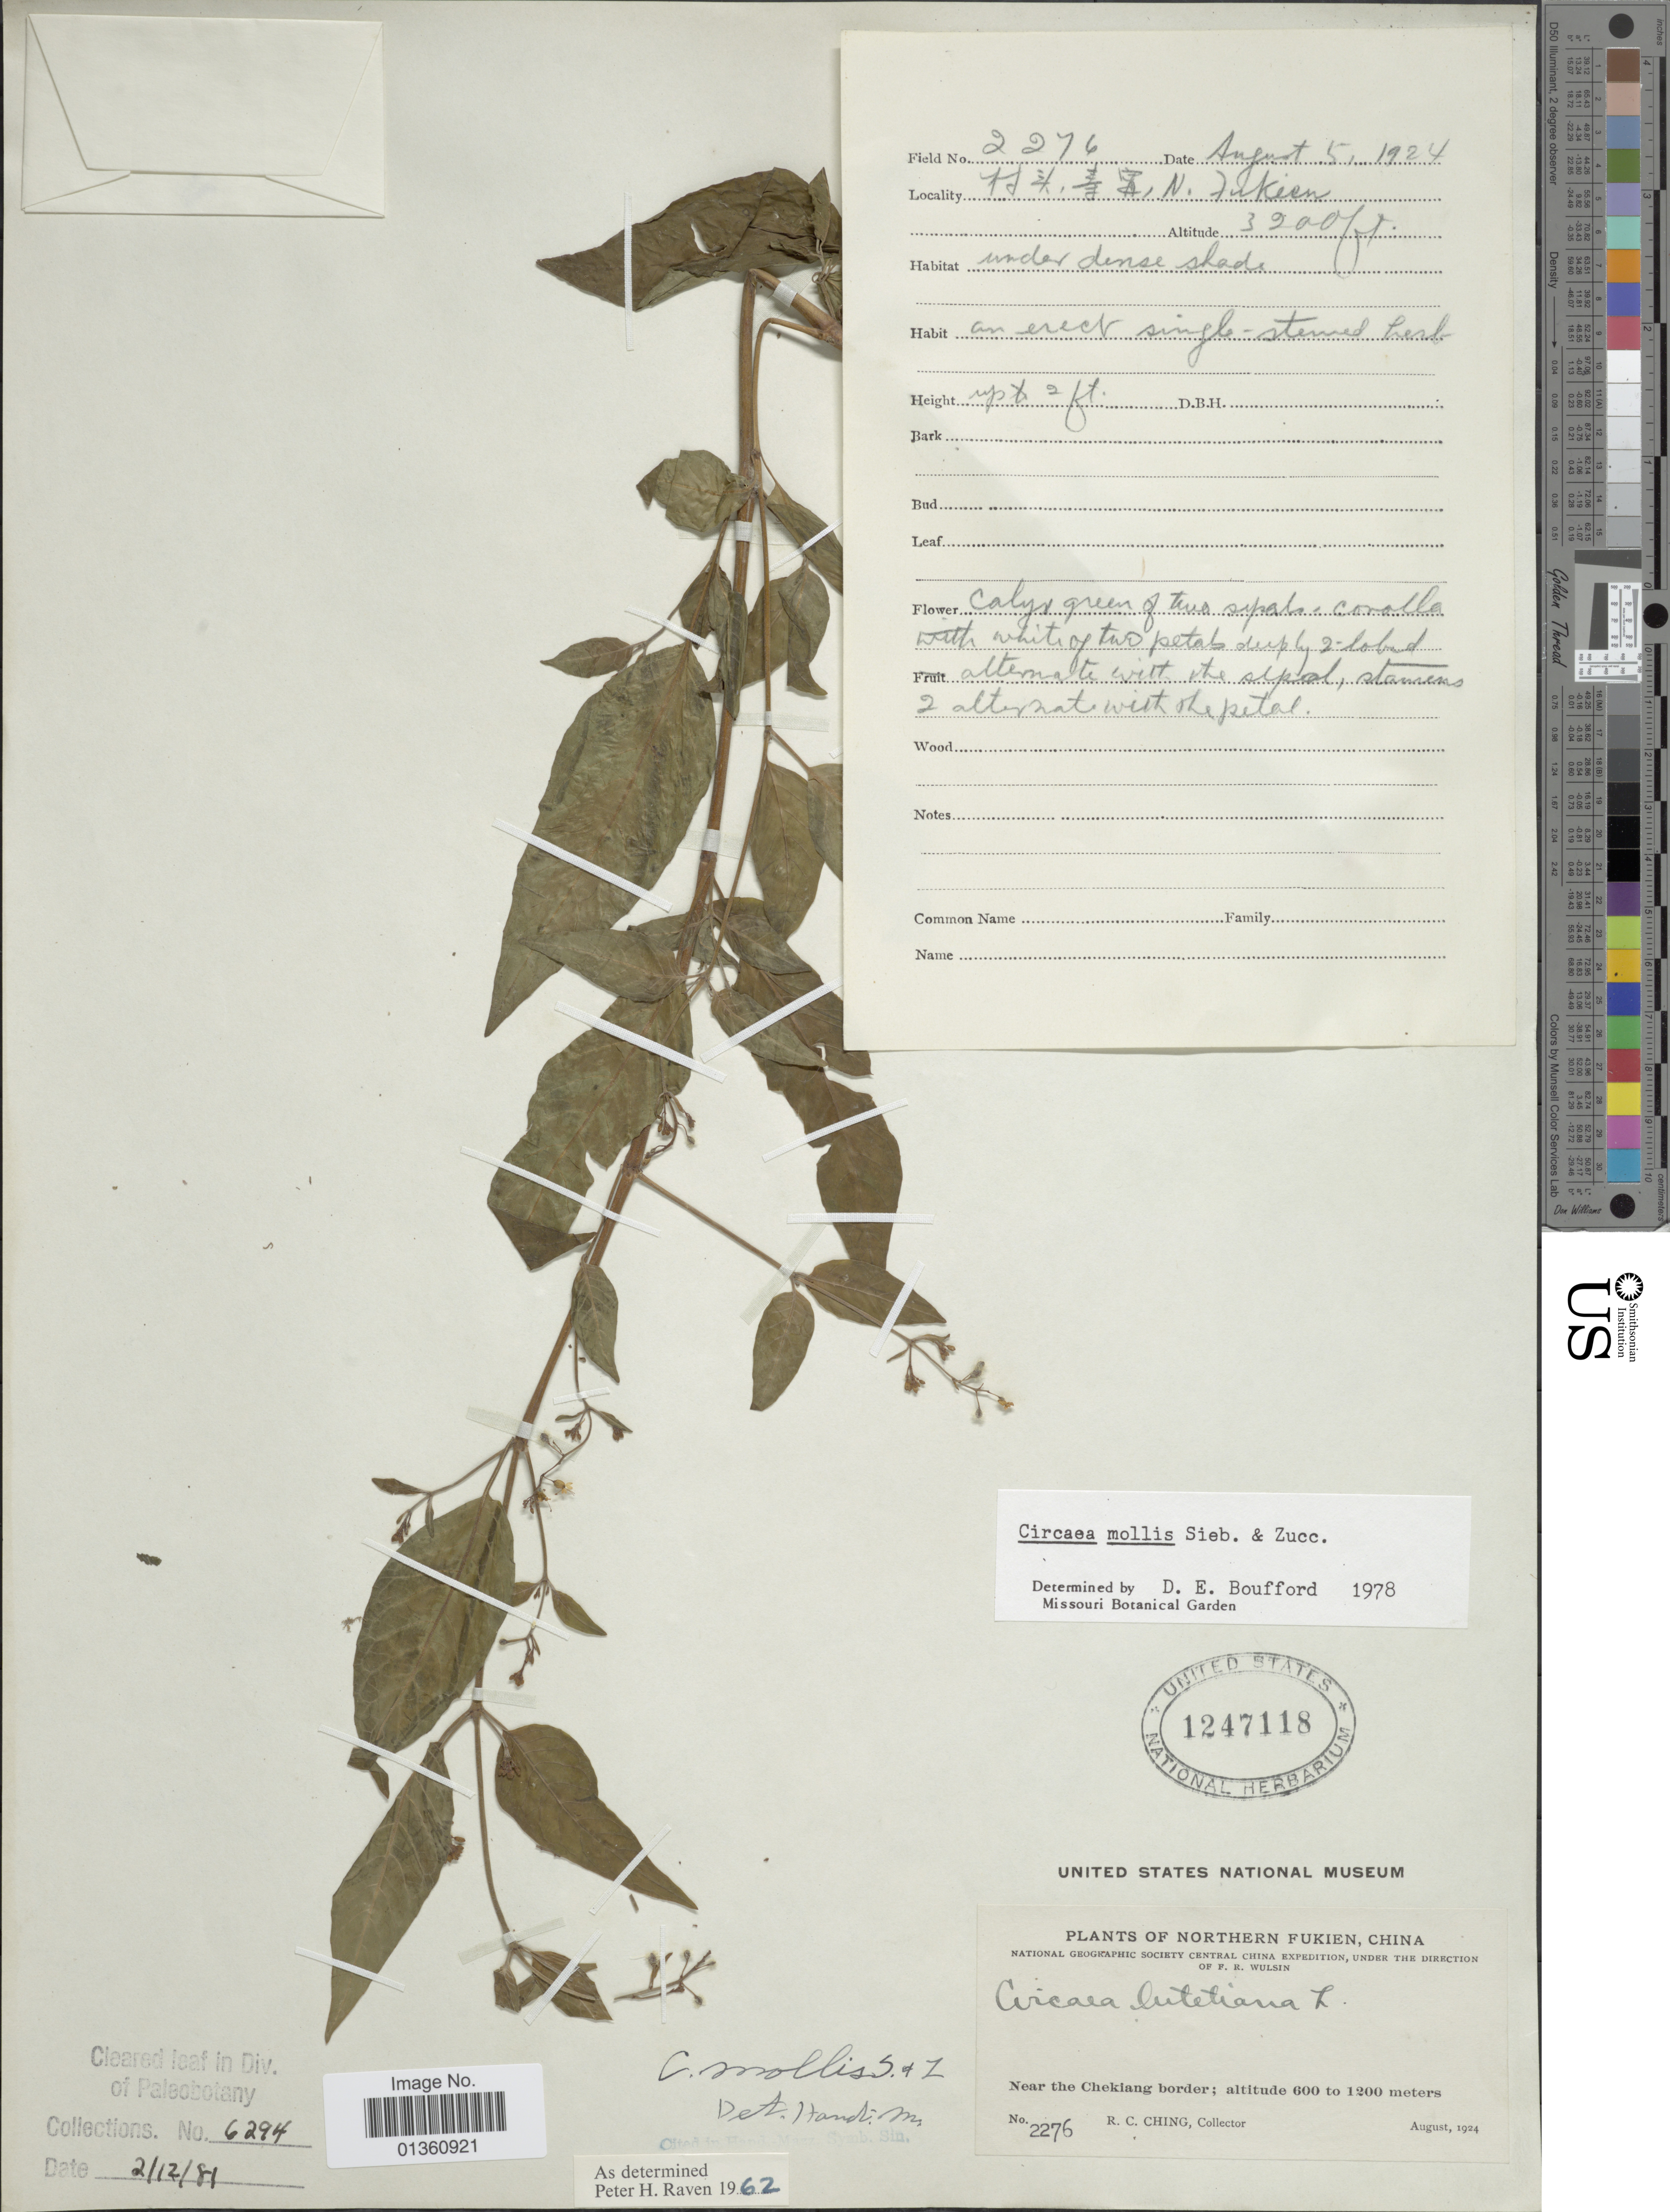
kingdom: Plantae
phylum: Tracheophyta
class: Magnoliopsida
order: Myrtales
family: Onagraceae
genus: Circaea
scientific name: Circaea mollis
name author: Siebold & Zucc.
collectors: R. C. Ching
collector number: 2276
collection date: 1924-08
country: China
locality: Northern Fukien. Near the Chekiang border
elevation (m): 600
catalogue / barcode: US 1247118